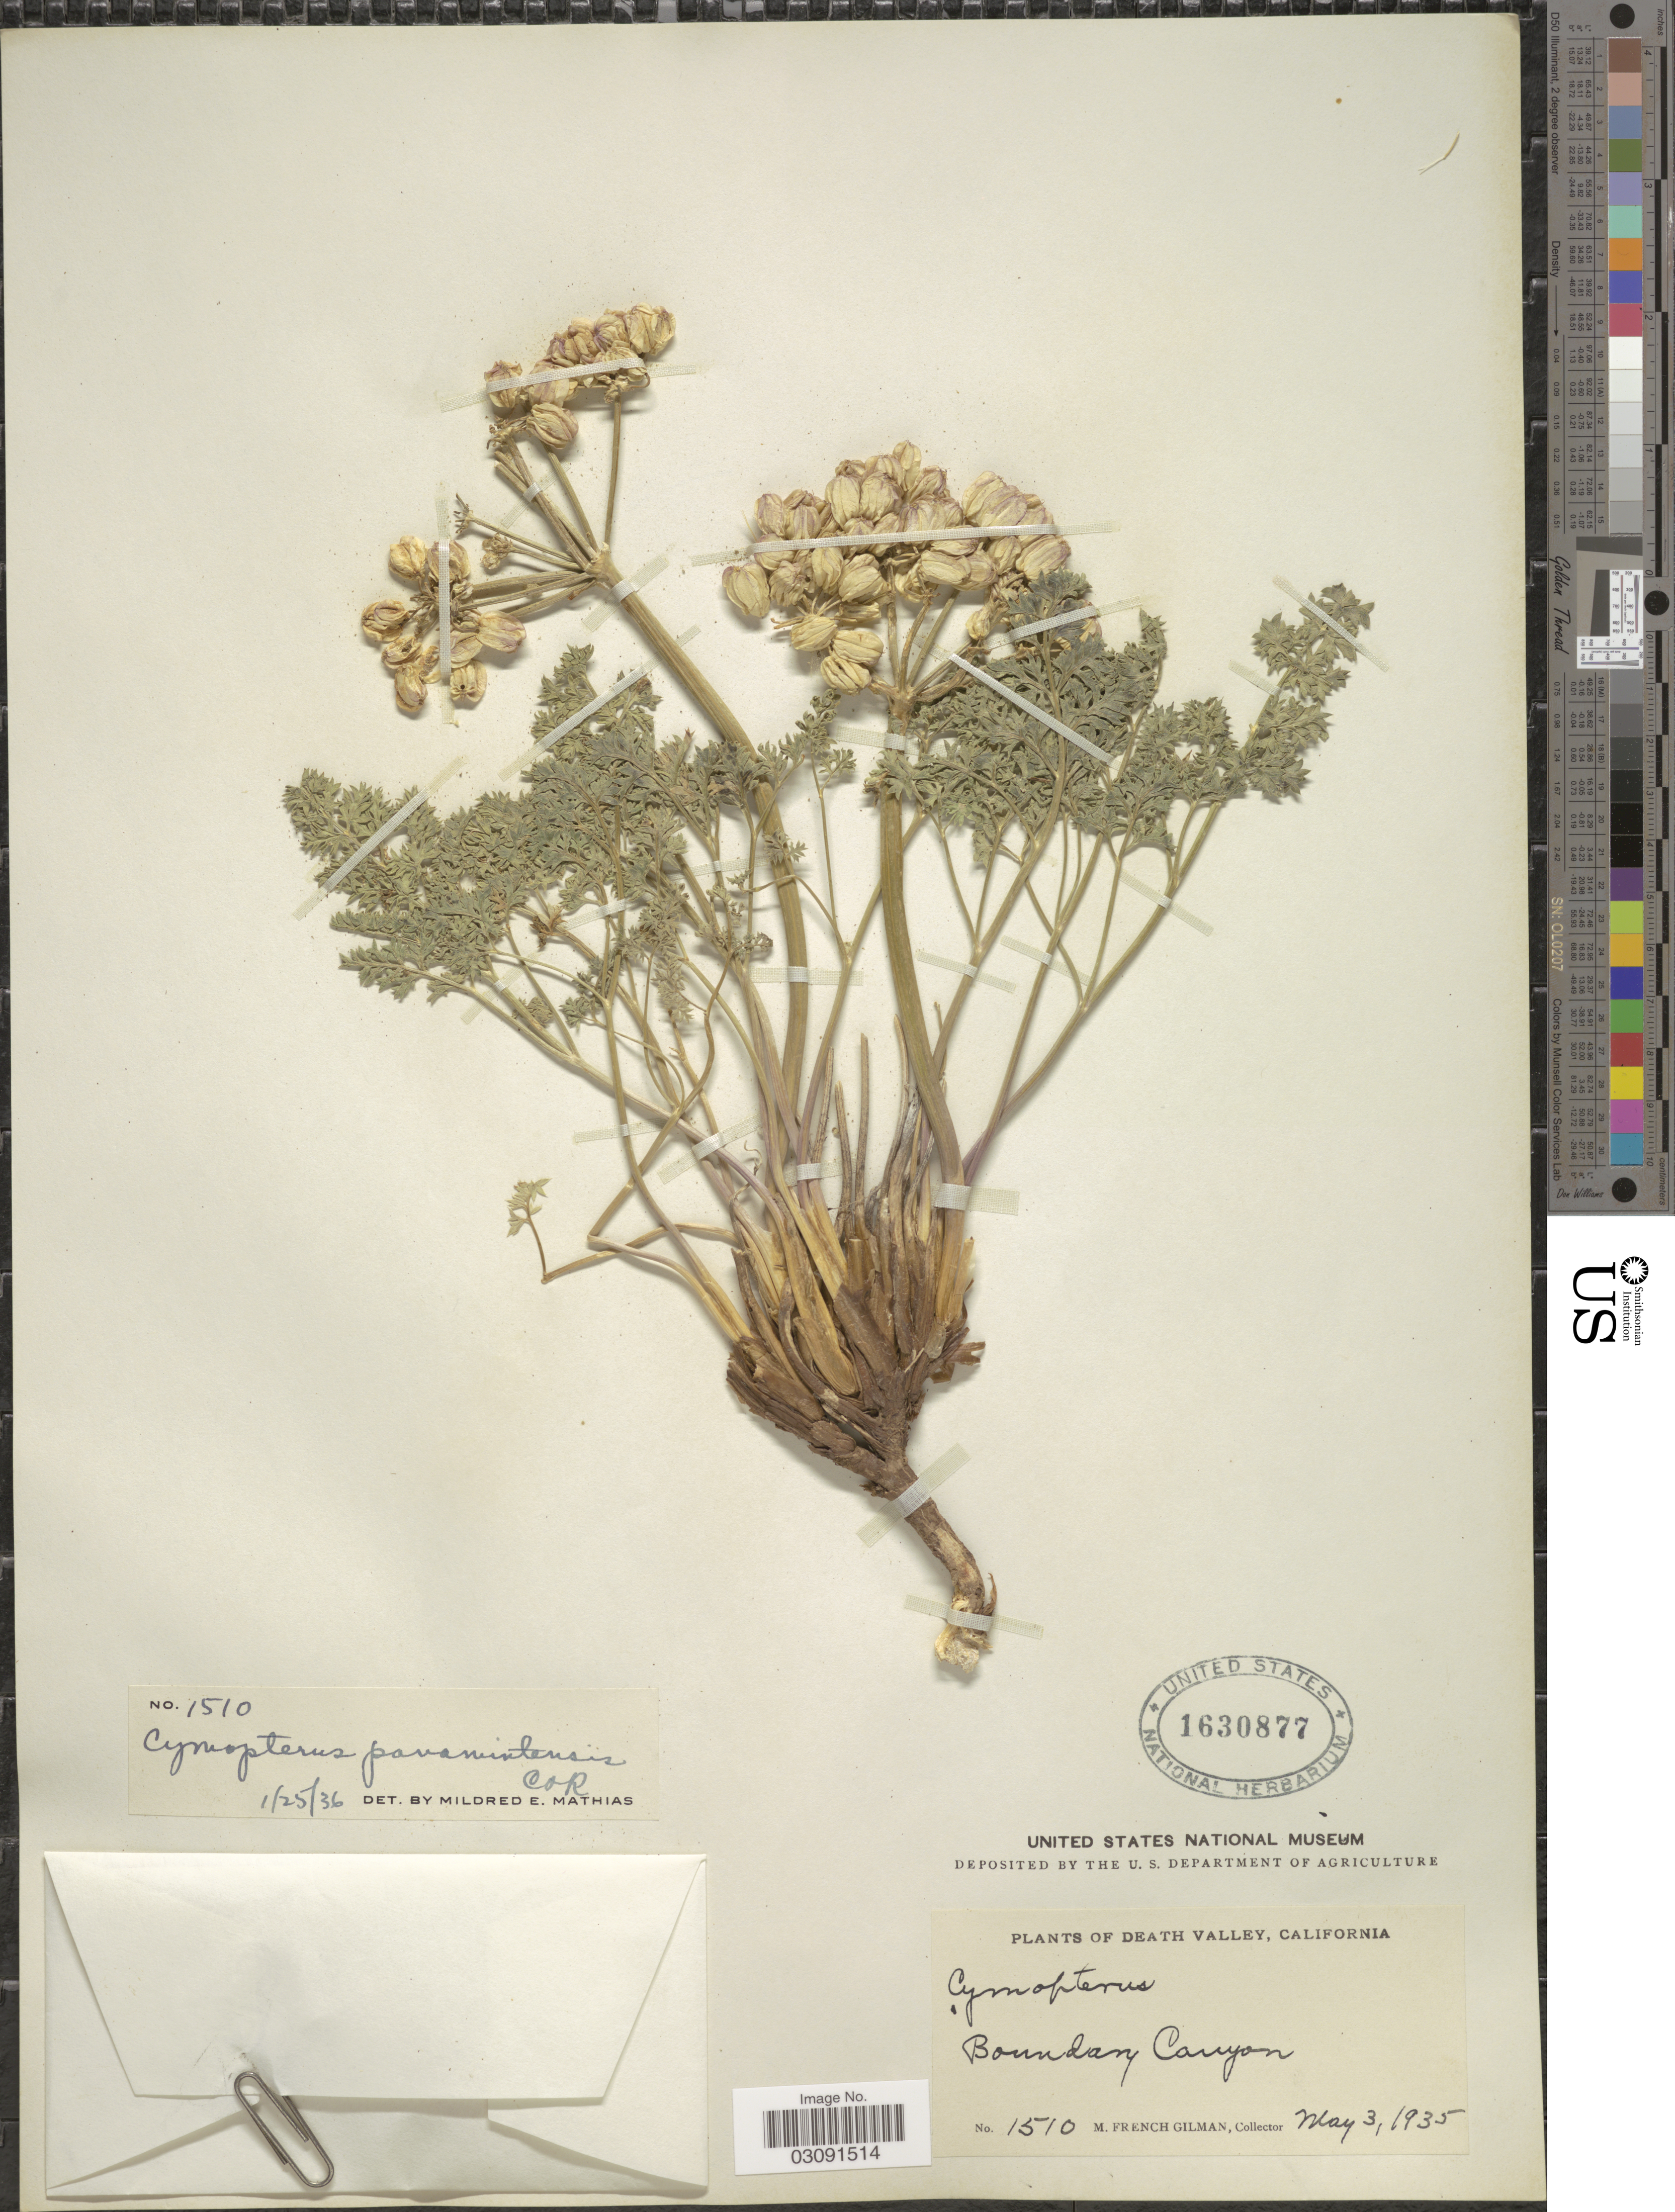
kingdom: Plantae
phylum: Tracheophyta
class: Magnoliopsida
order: Apiales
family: Apiaceae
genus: Cymopterus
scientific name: Cymopterus panamintensis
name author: J.M. Coult. & Rose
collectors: M. F. Gilman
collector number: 1510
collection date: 1935-05-03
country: United States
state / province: California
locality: Death Valley, Boundary Canyon.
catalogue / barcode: US 1630877